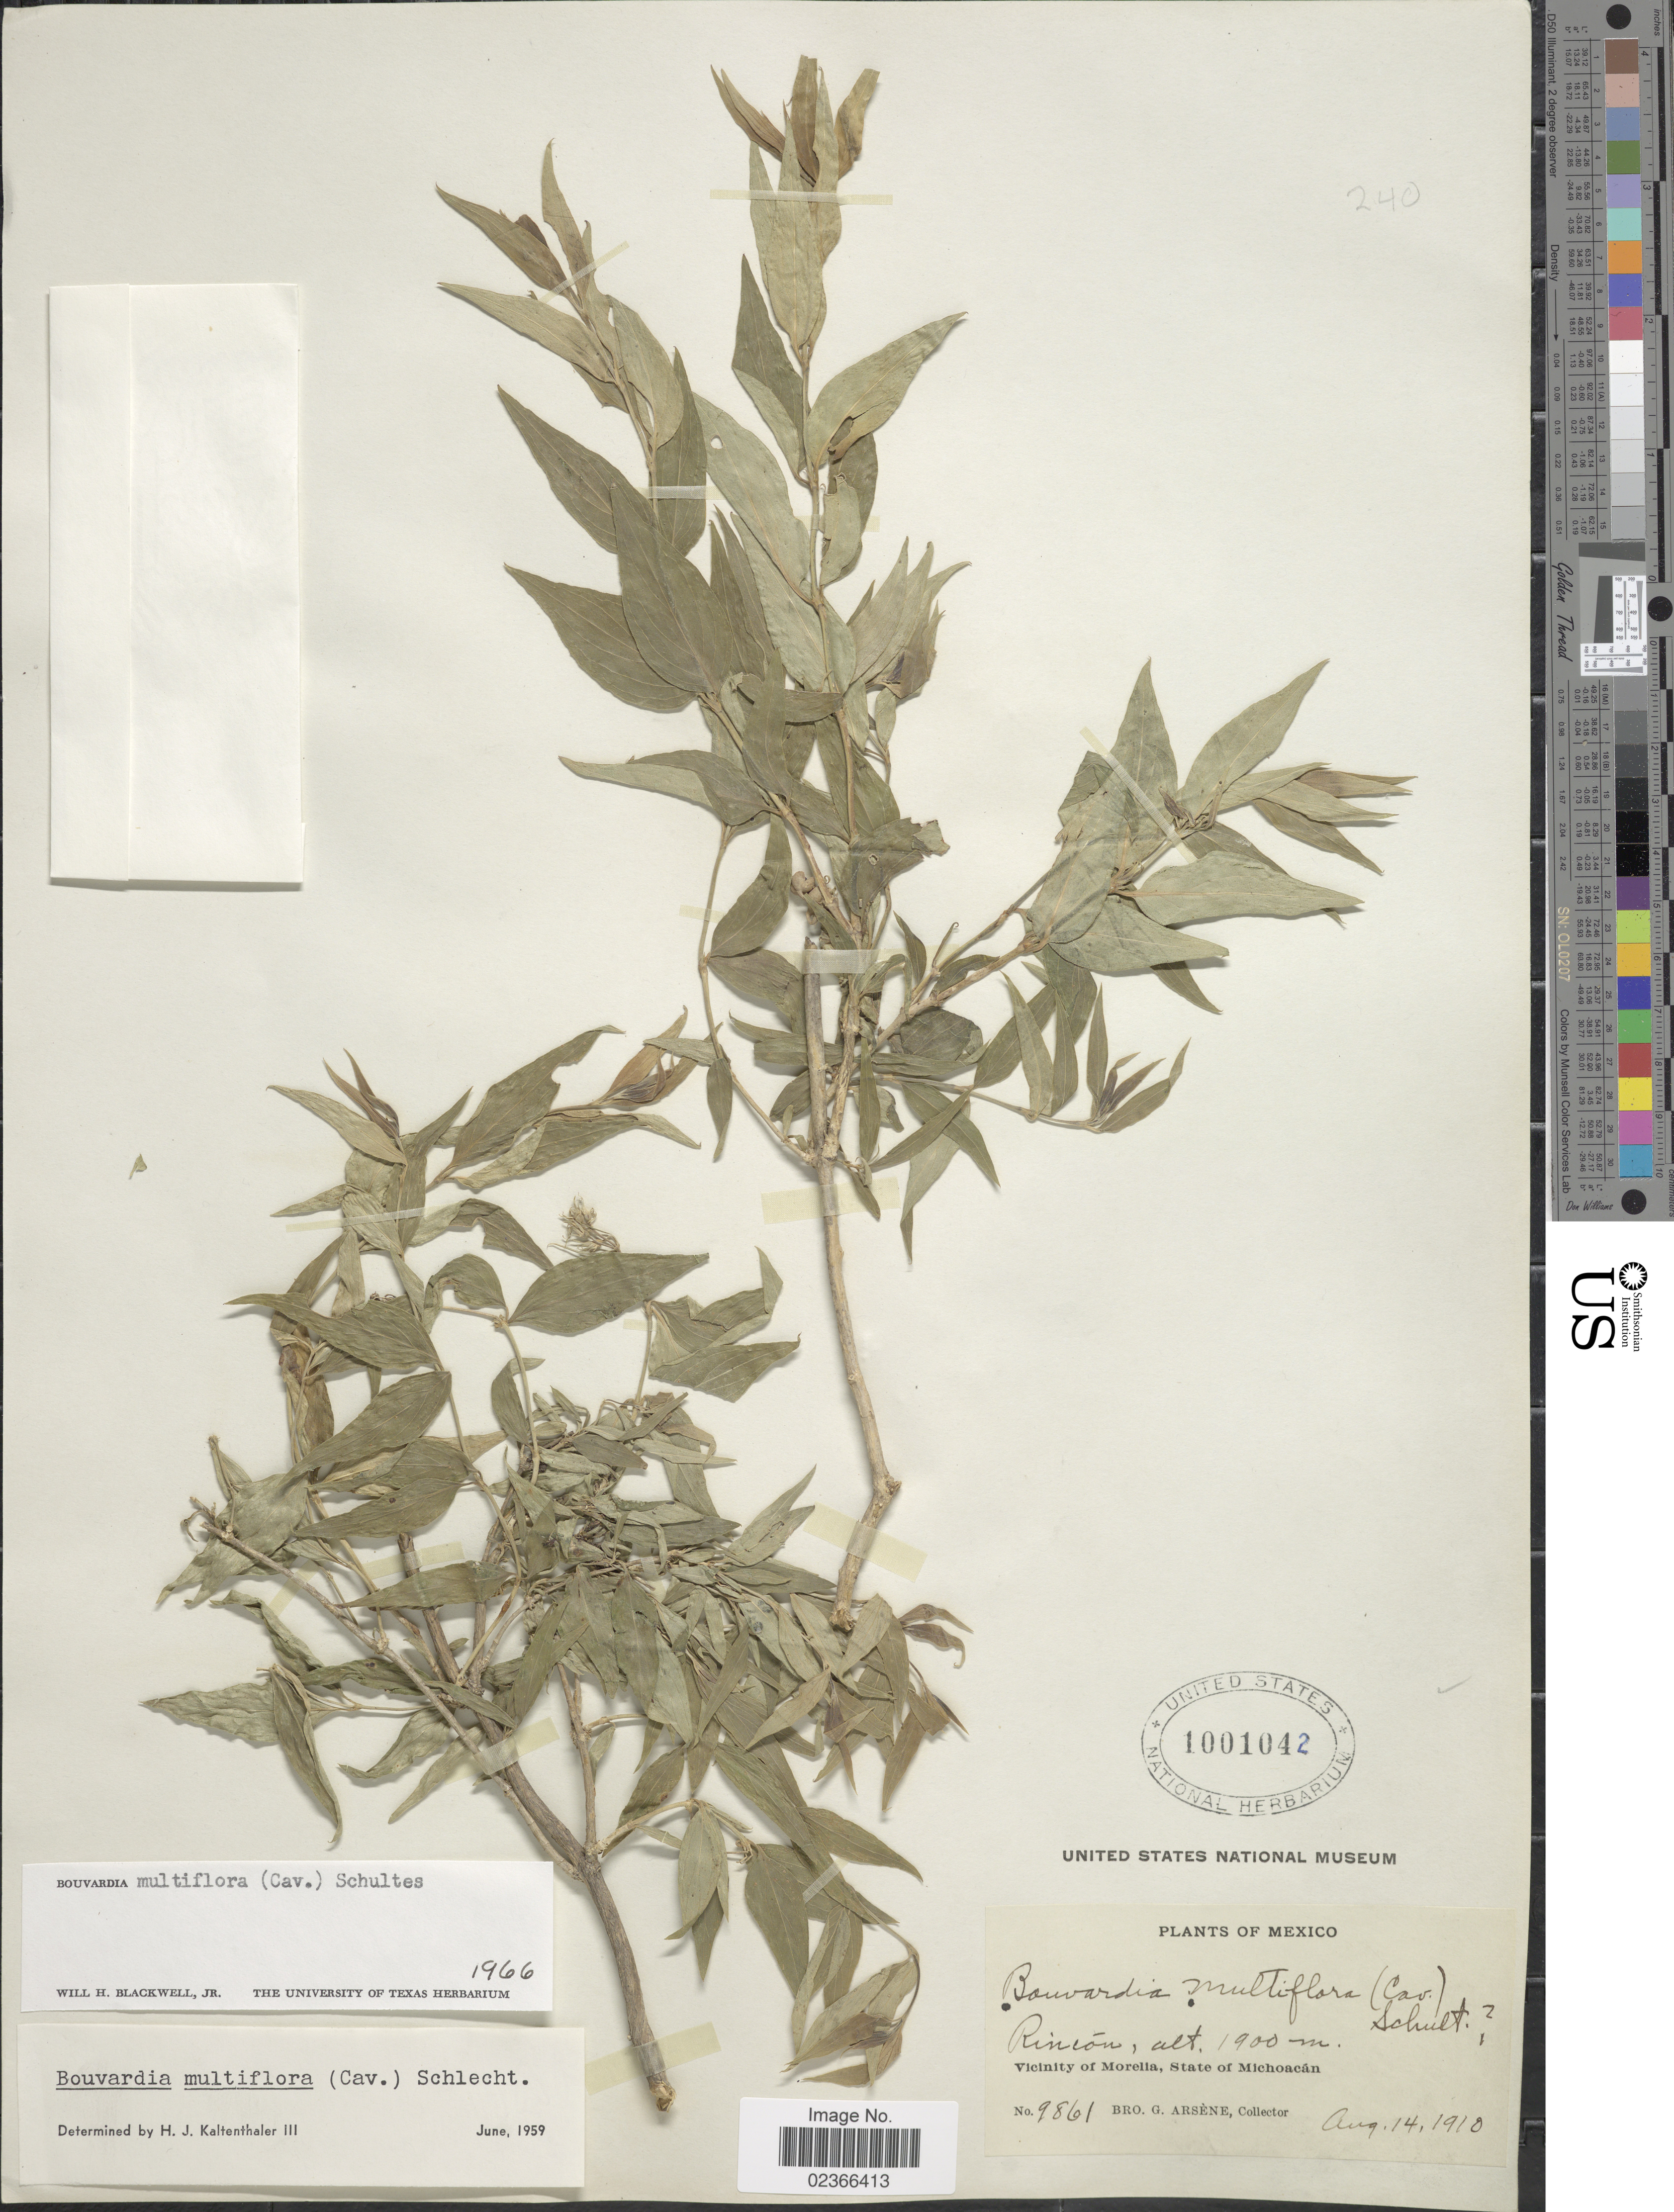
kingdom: Plantae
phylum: Tracheophyta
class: Magnoliopsida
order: Gentianales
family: Rubiaceae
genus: Bouvardia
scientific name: Bouvardia multiflora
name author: (Cav.) Schult.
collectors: Bro. G. Arsène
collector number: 9861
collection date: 1910-08-14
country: Mexico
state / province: Michoacán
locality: Rincon, Vicinity of Morelia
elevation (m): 1900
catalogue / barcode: US 1001042